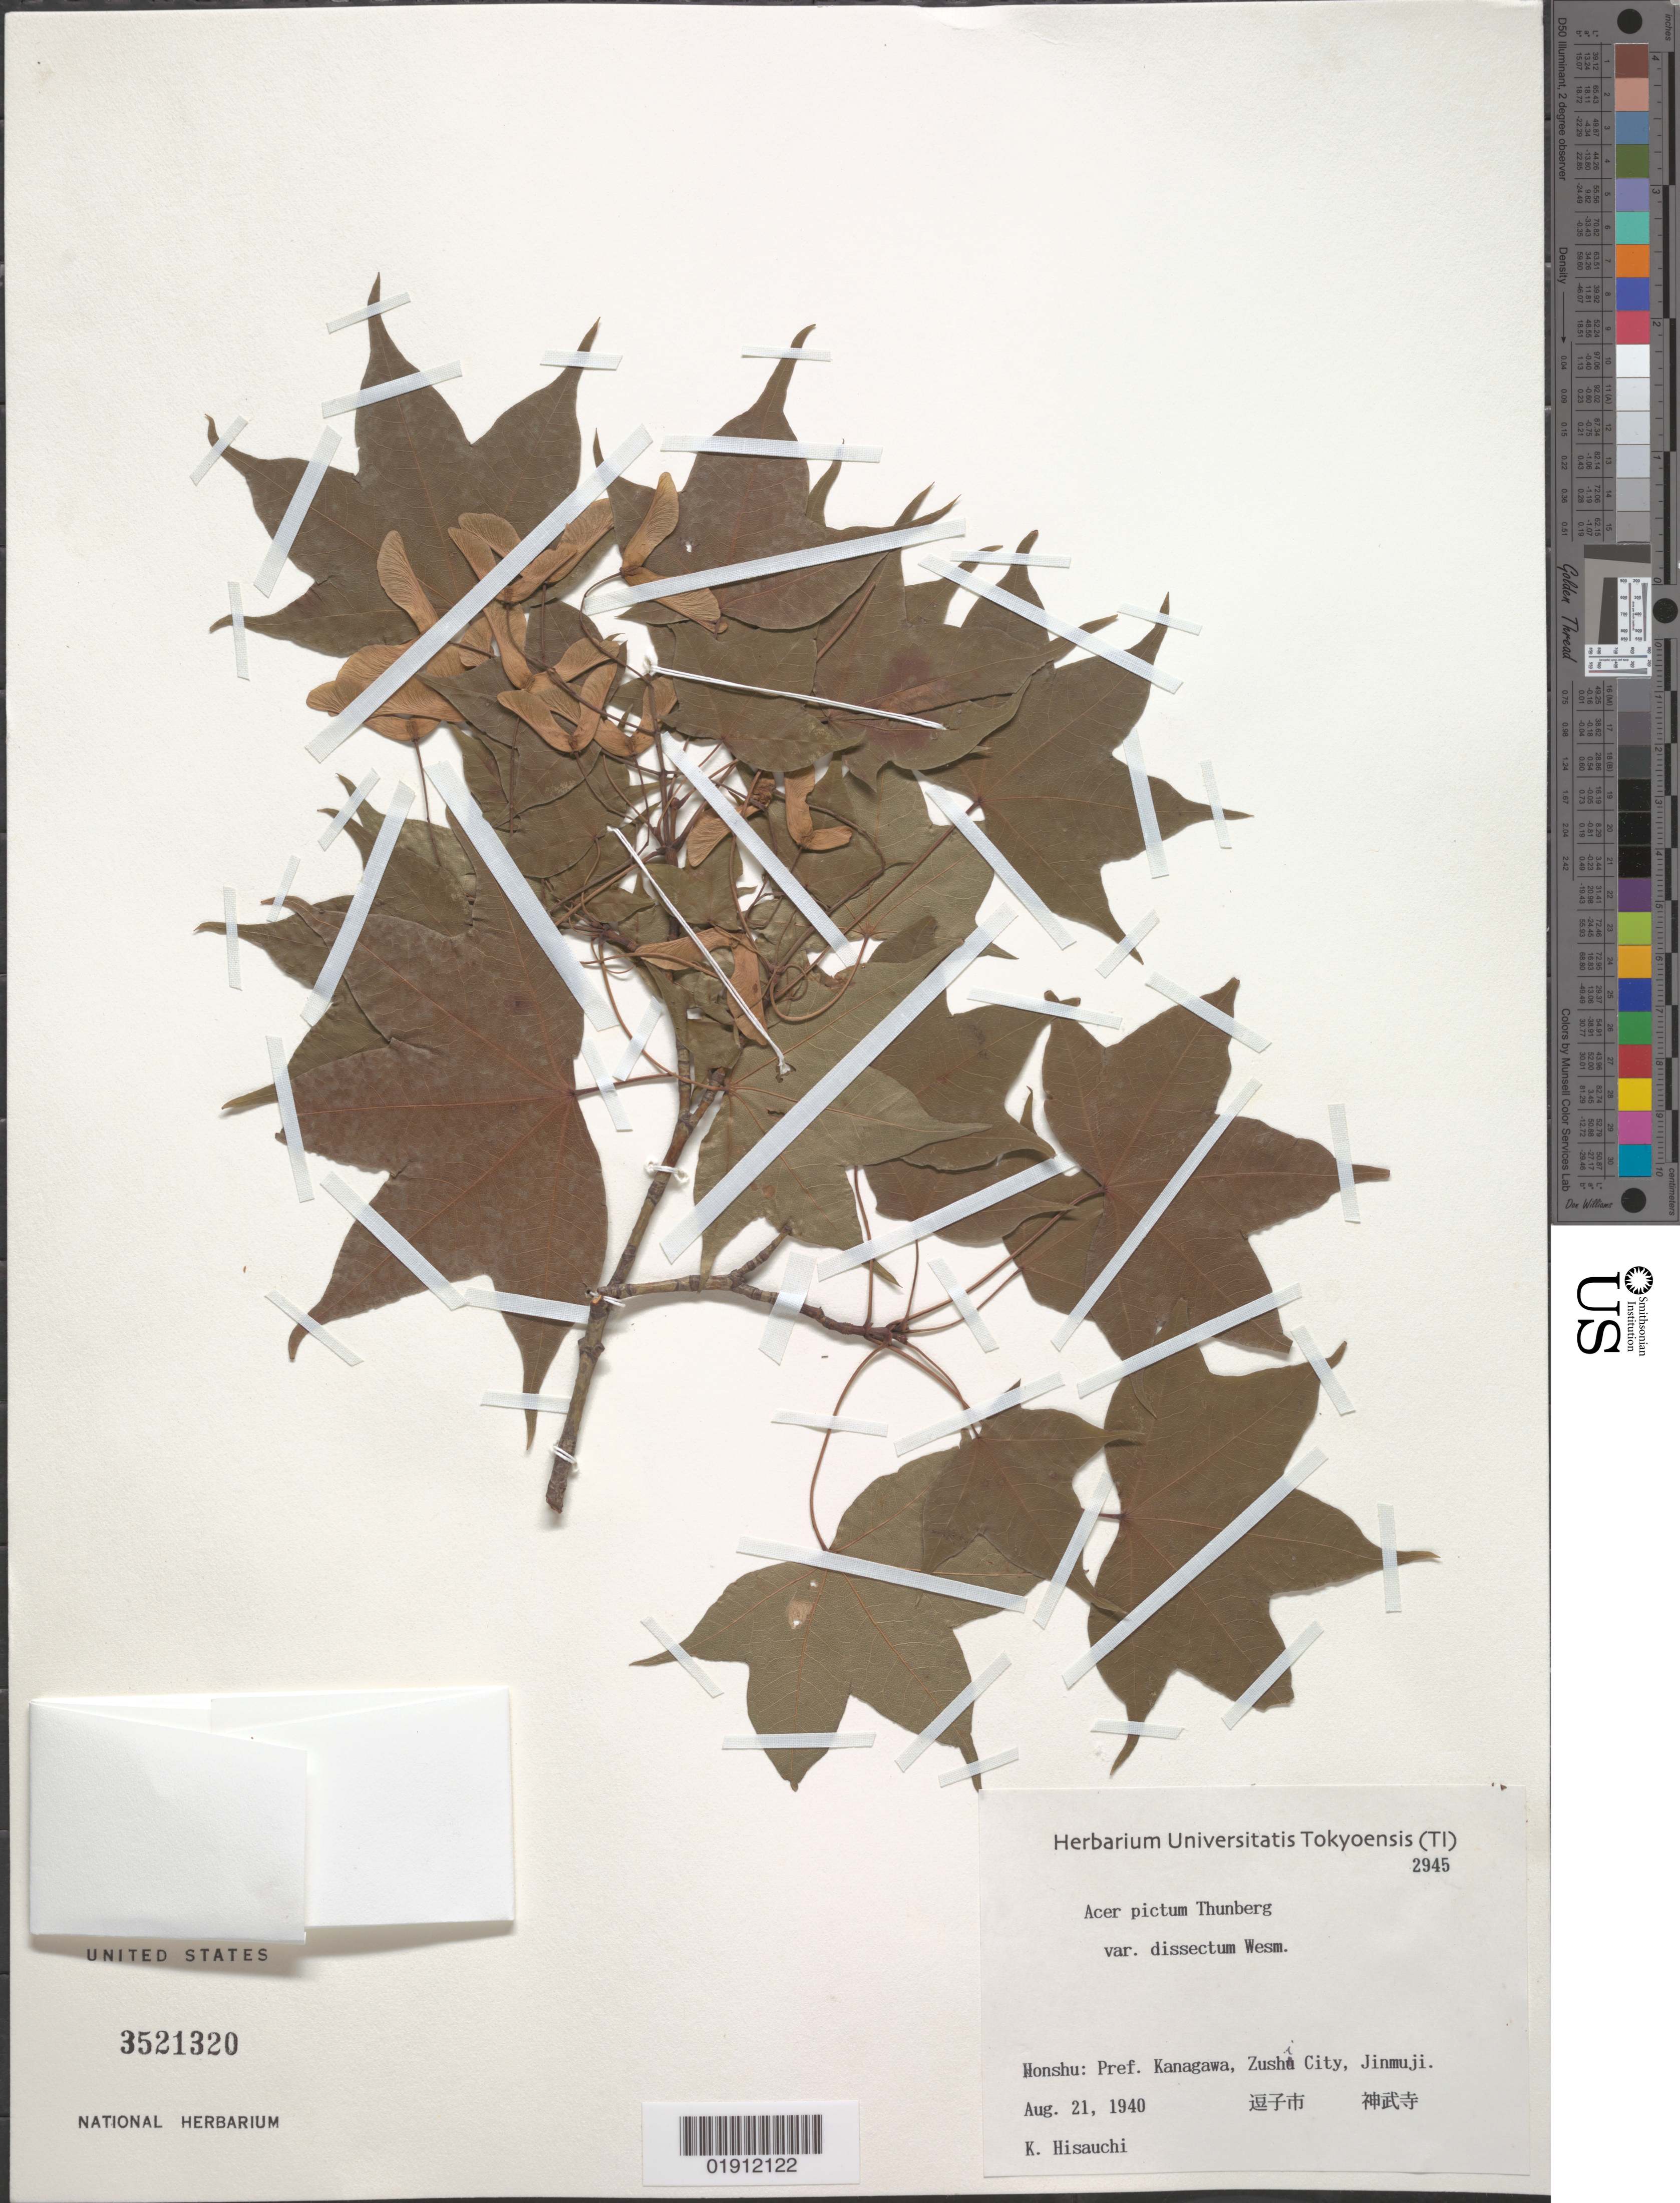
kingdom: Plantae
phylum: Tracheophyta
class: Magnoliopsida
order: Sapindales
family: Sapindaceae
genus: Acer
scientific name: Acer cappadocicum subsp. truncatum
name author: (Bunge) A.E. Murray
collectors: K. Hisauchi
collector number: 2945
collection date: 1940-08-21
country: Japan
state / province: Kanagawa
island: Honshu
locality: Zushi City, Jinmujii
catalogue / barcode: US 3521320